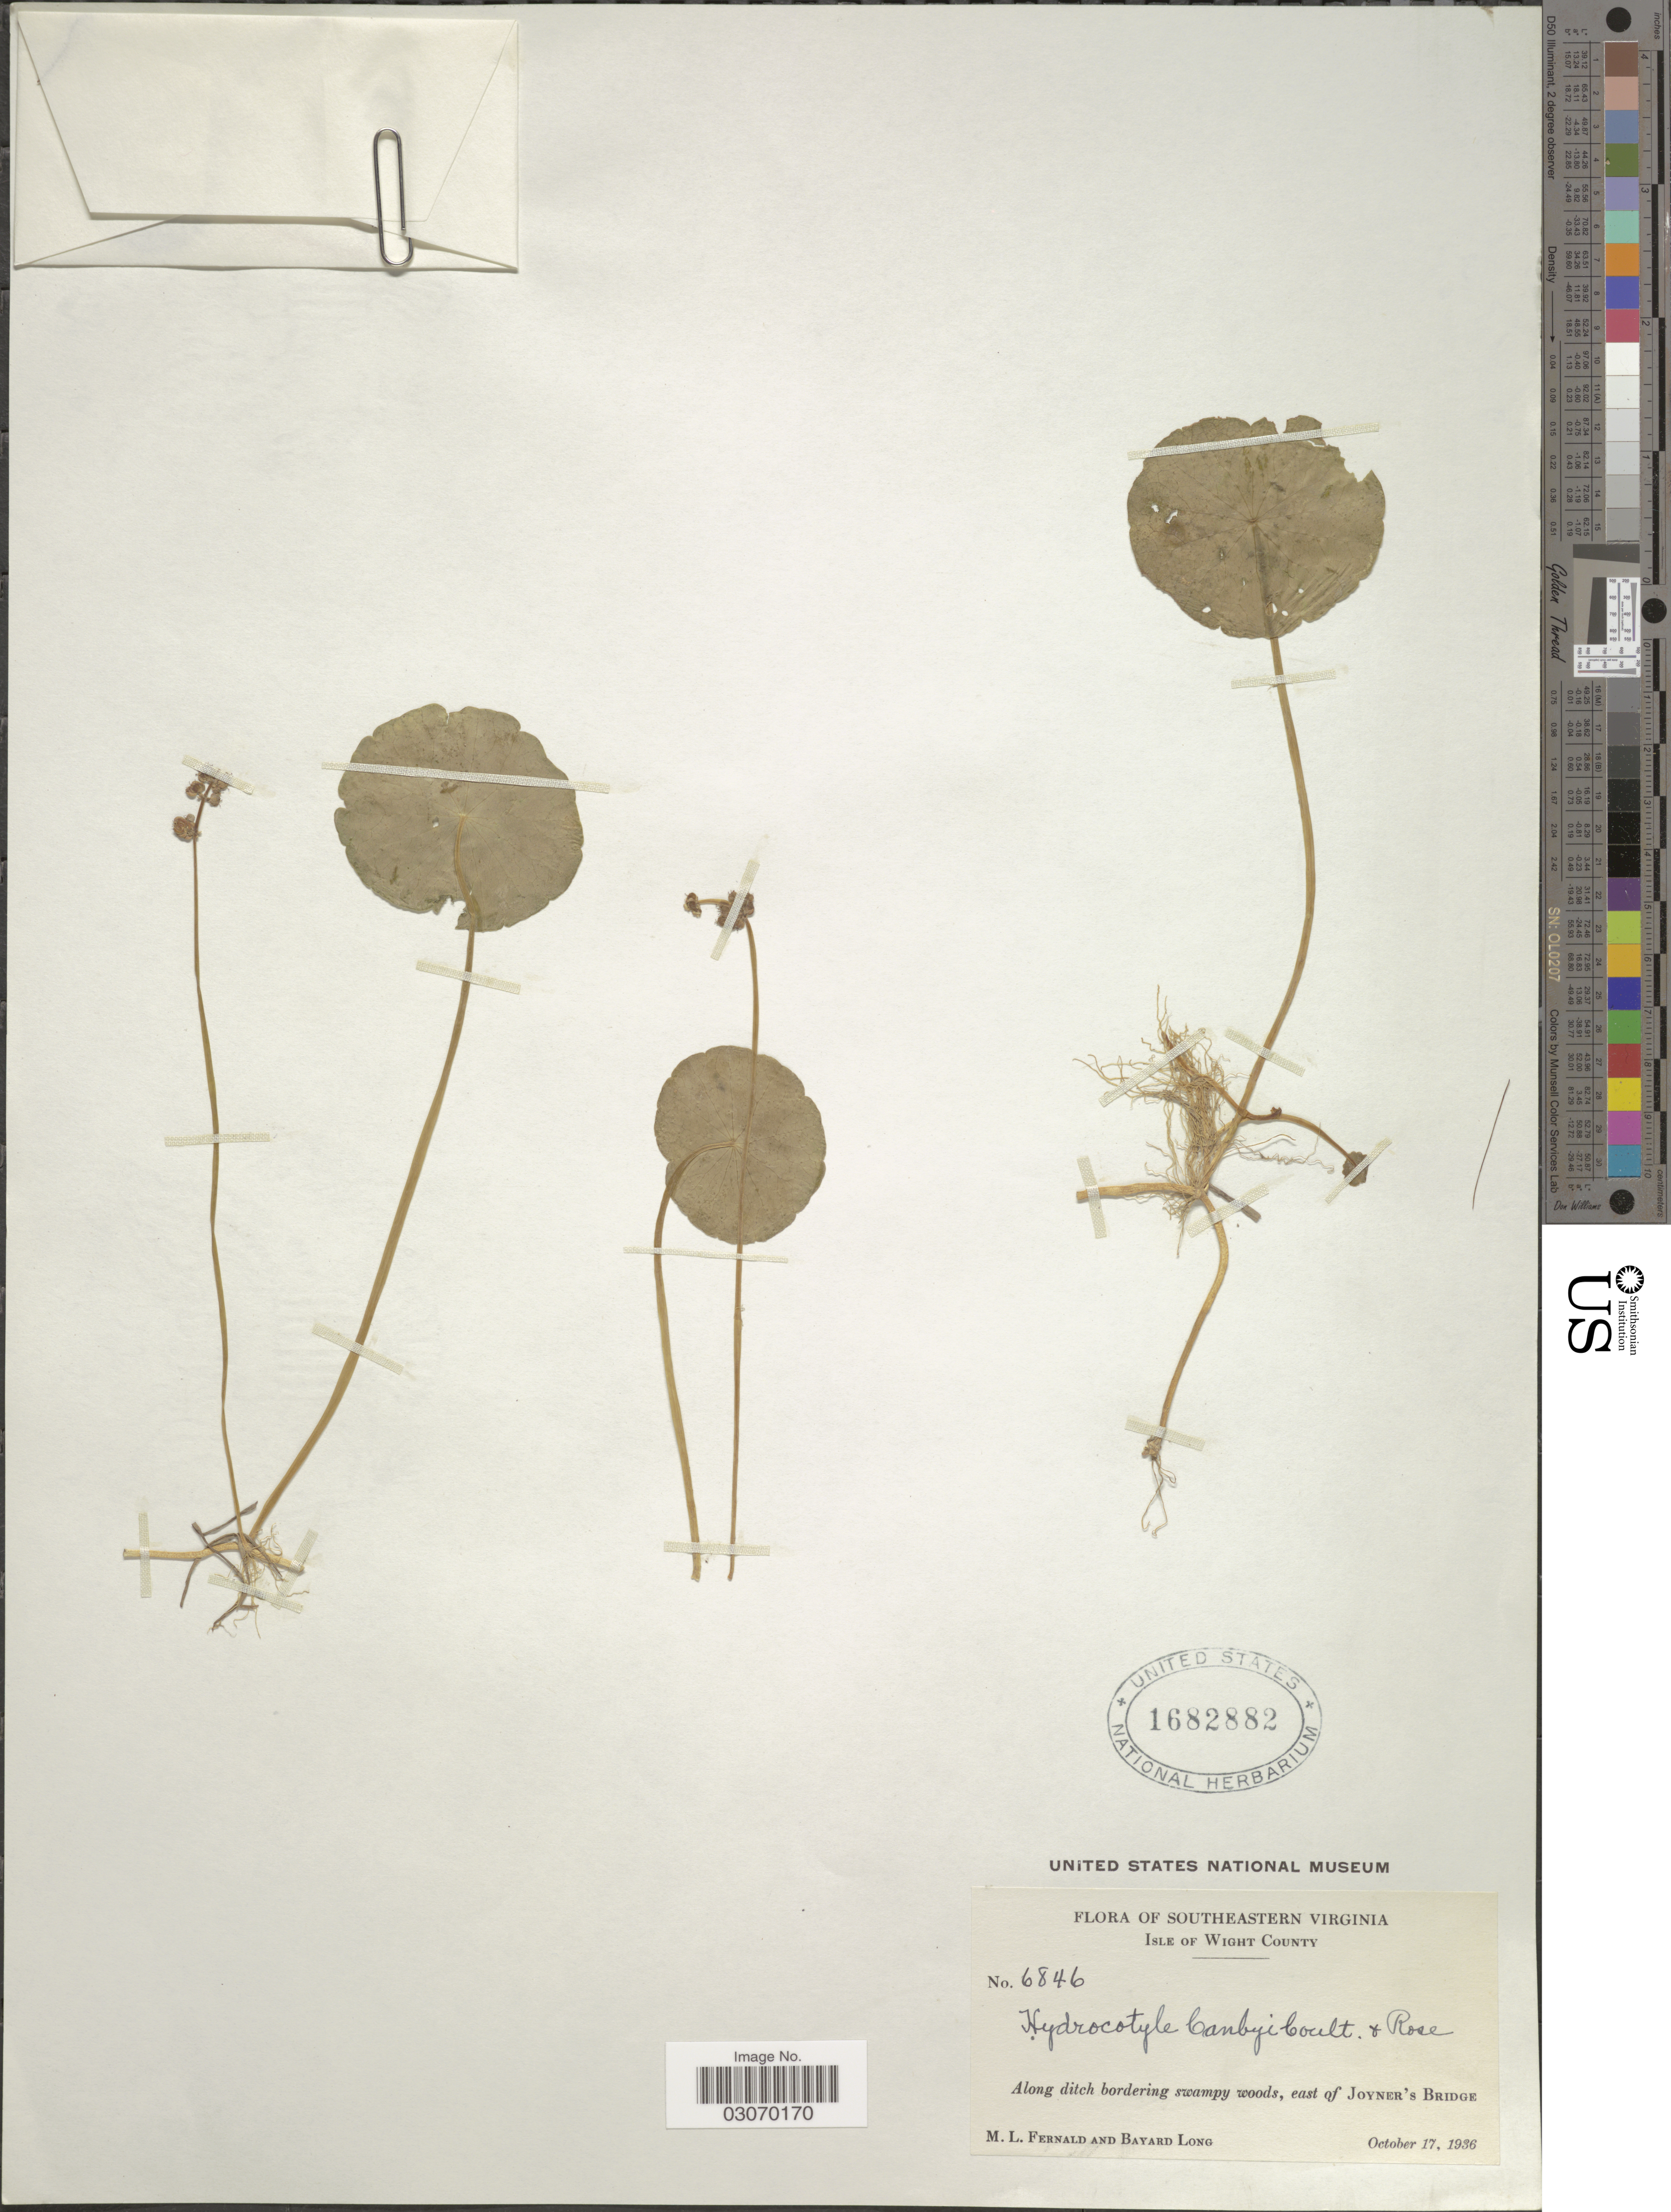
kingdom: Plantae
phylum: Tracheophyta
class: Magnoliopsida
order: Apiales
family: Araliaceae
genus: Hydrocotyle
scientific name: Hydrocotyle verticillata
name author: Thunb.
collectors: M. L. Fernald & B. Long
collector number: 6846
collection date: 1936-10-17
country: United States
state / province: Virginia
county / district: Isle of Wight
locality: Southeastern Virginia. Isle of Wight County. Along ditch bordering swampy woods, east of Joyner's Bridge.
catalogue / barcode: US 1682882